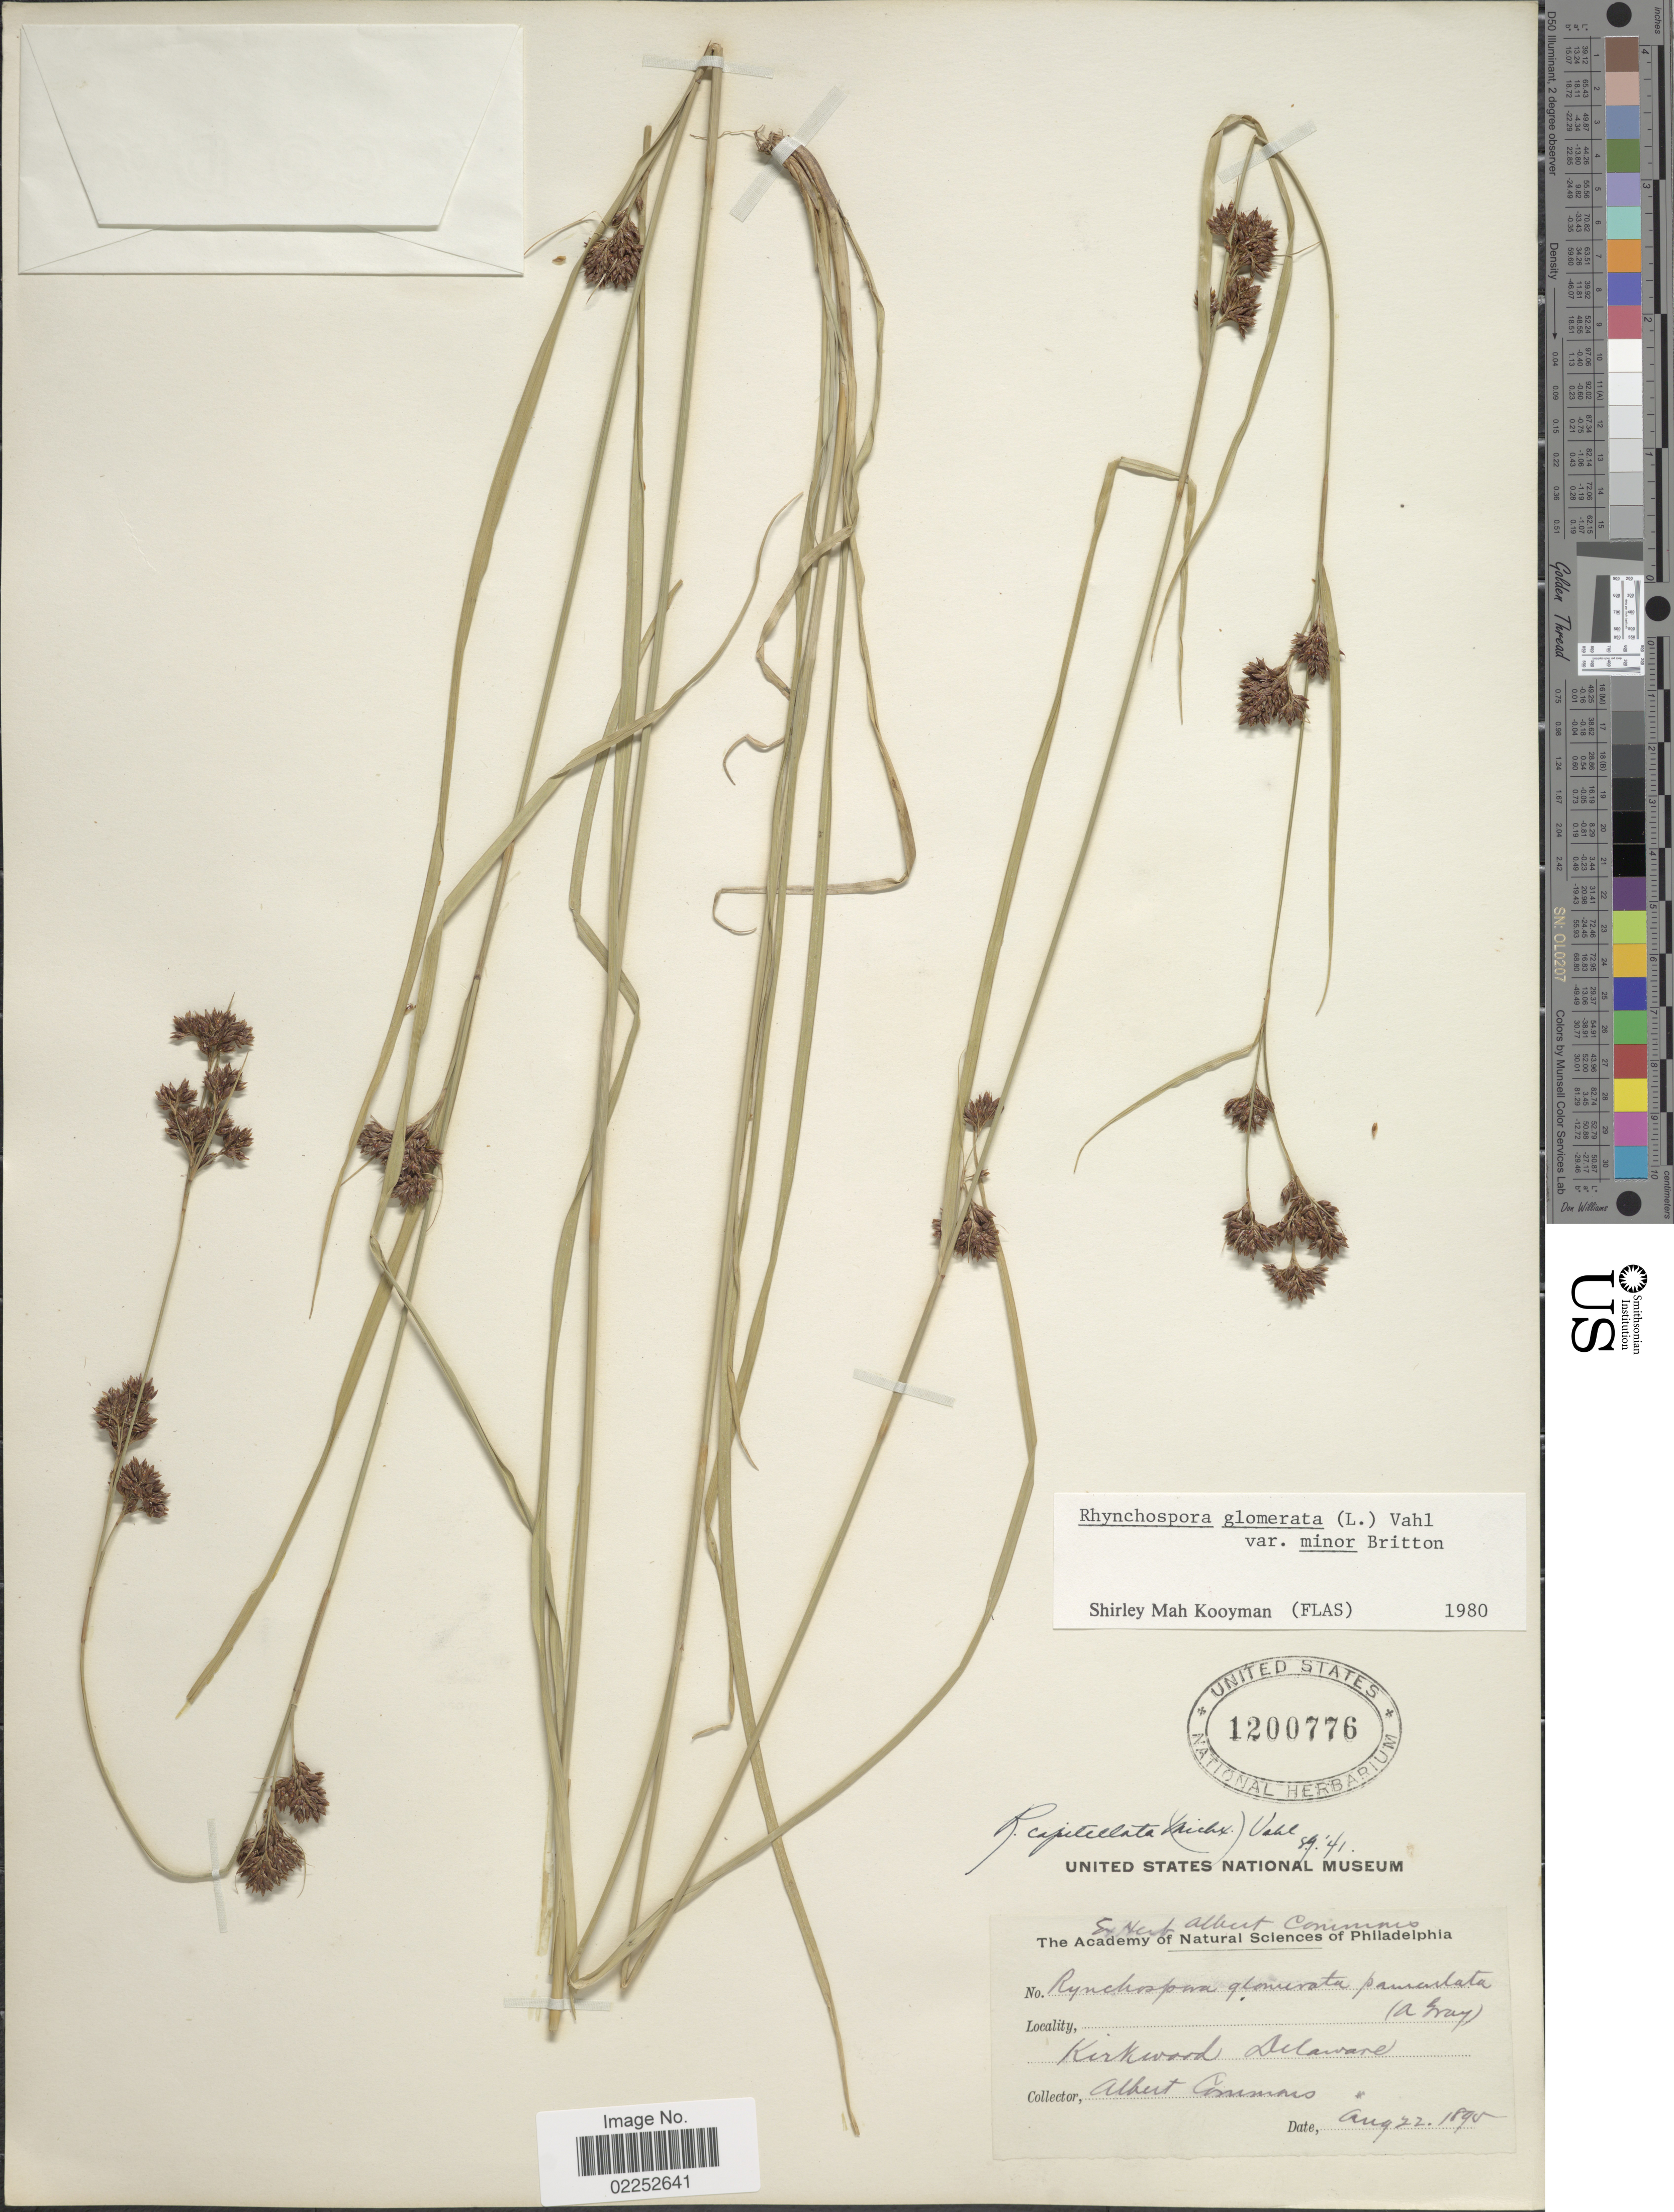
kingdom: Plantae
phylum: Tracheophyta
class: Liliopsida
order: Poales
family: Cyperaceae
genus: Rhynchospora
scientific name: Rhynchospora capitellata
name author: (Michx.) Vahl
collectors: A. Commons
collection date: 1890-08-22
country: United States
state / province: Delaware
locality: Kirkwood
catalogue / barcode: US 1200776